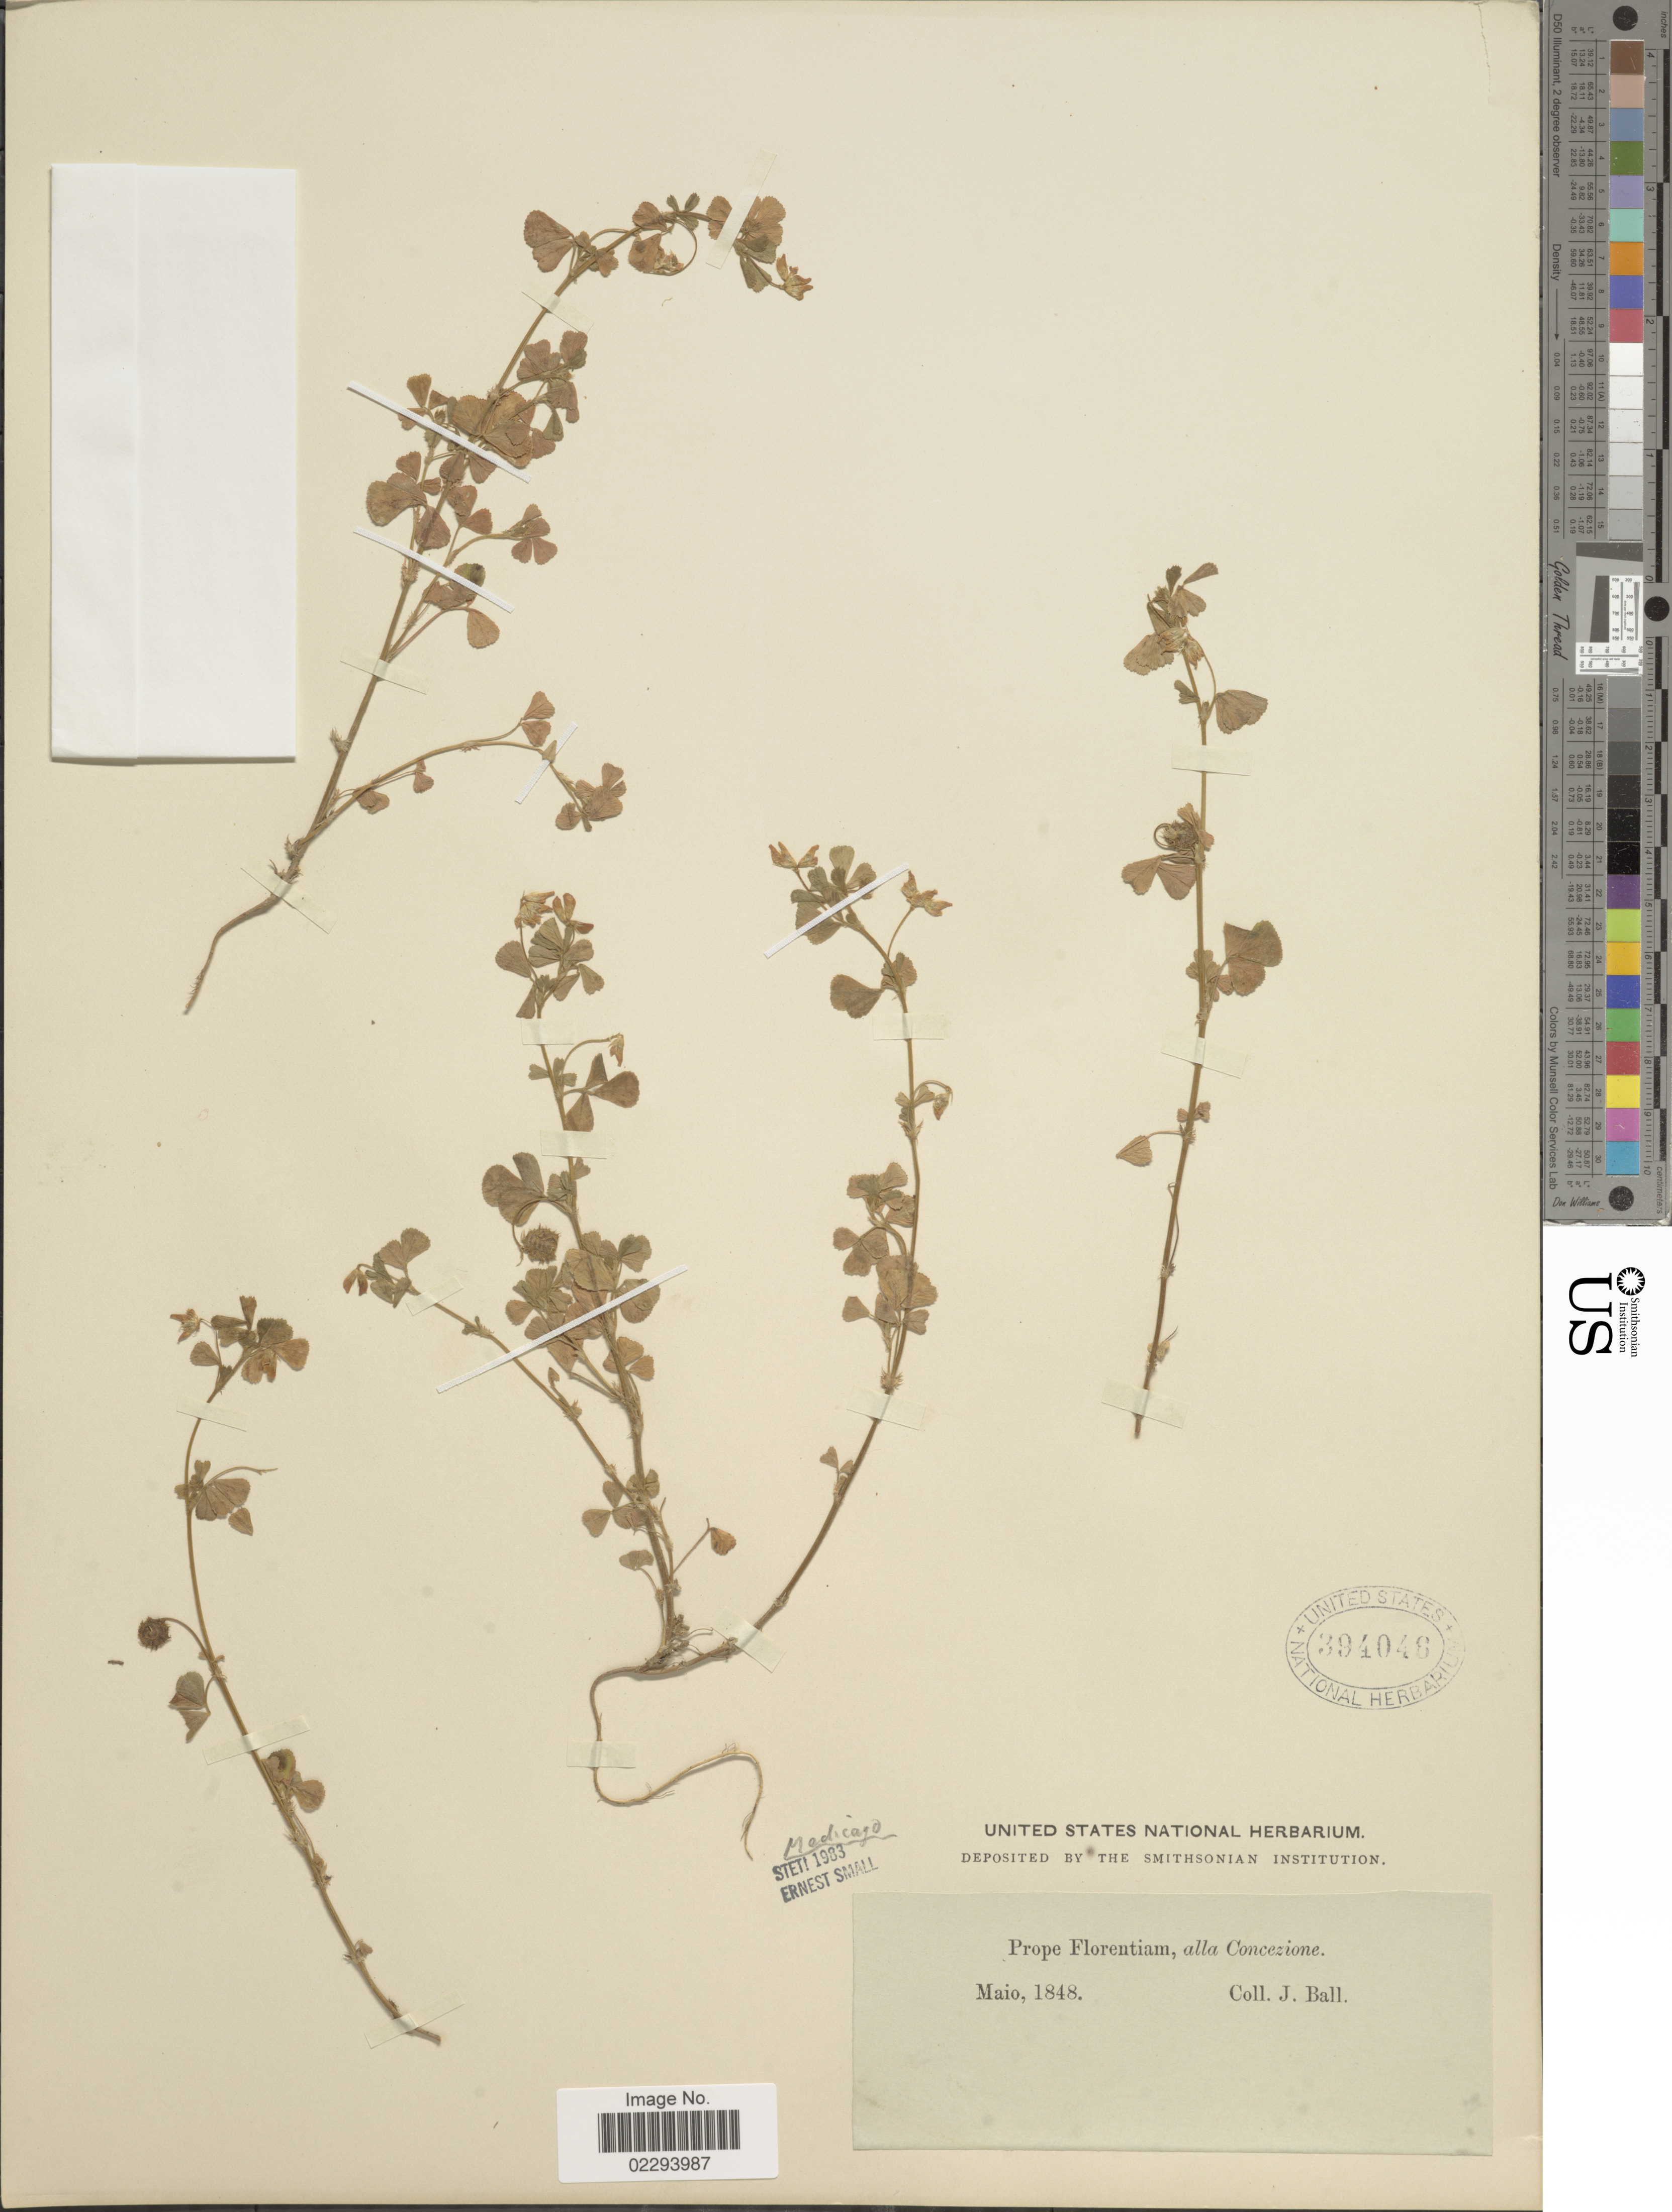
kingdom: Plantae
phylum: Tracheophyta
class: Magnoliopsida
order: Fabales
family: Fabaceae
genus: Medicago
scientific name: Medicago sp.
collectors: J. Ball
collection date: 1848-05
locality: Prope Florentiam, alla Concezione.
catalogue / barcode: US 394048